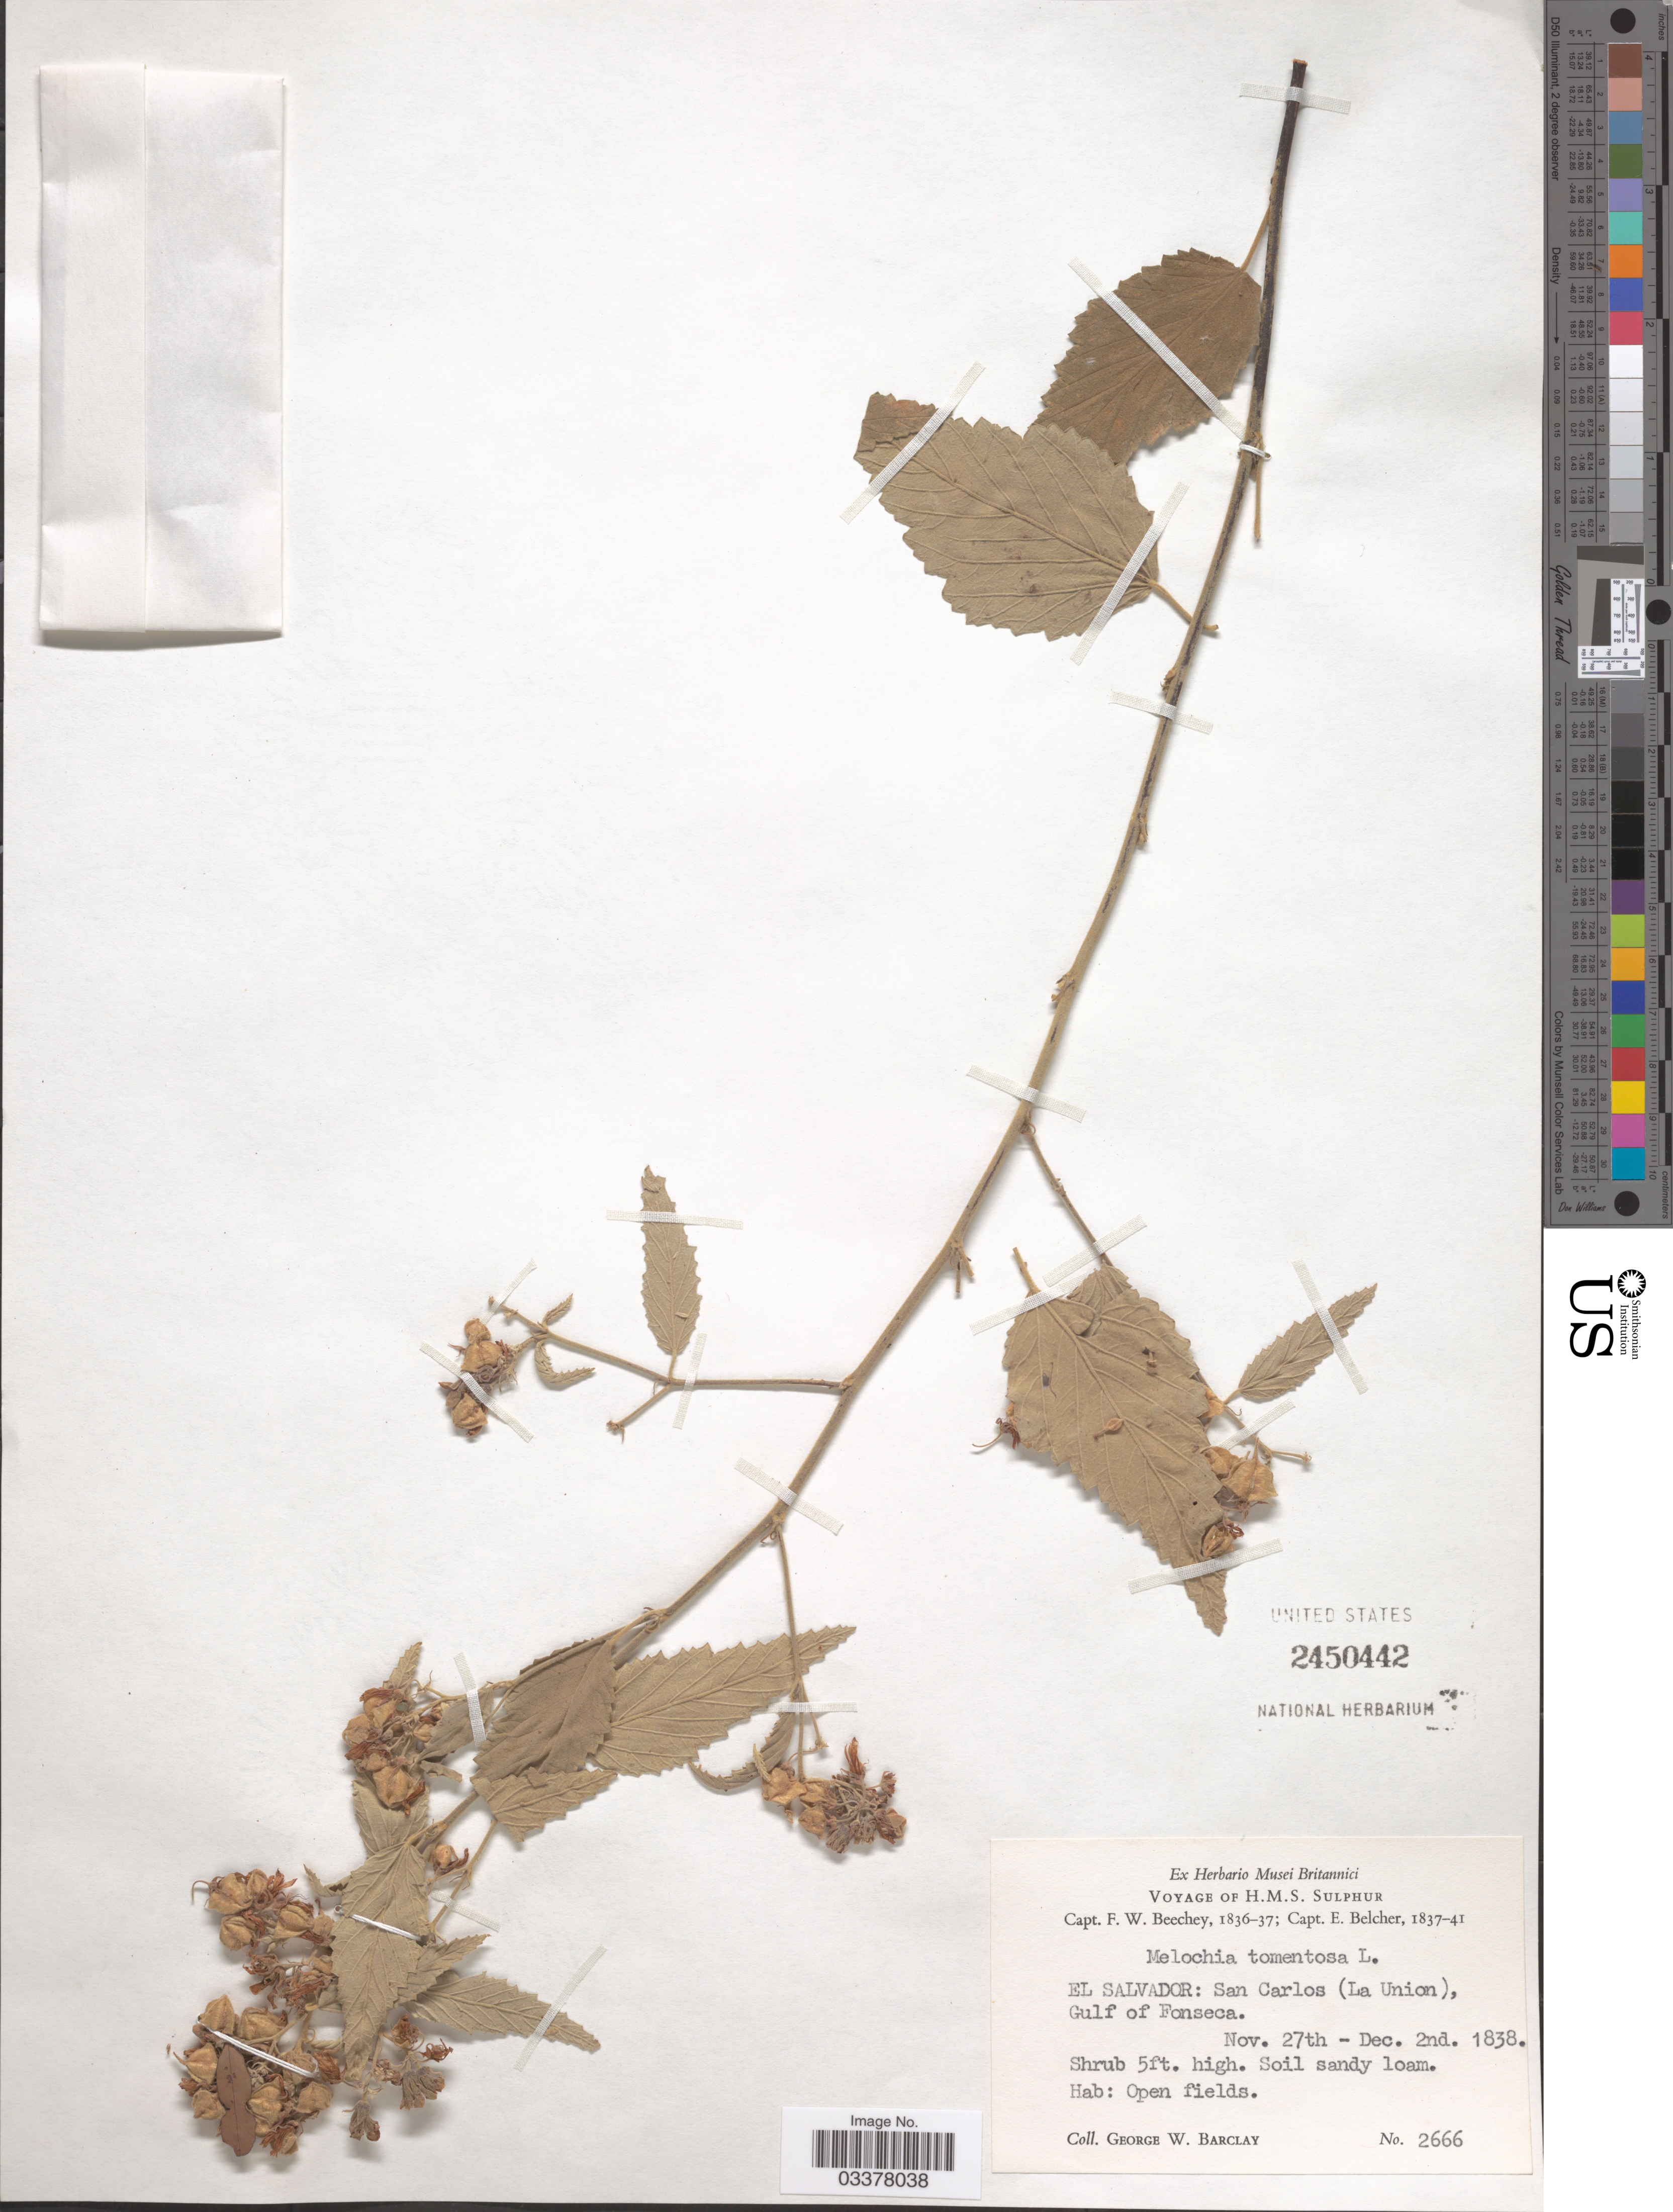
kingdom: Plantae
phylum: Tracheophyta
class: Magnoliopsida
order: Malvales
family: Malvaceae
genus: Melochia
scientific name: Melochia tomentosa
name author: L.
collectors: G. W. Barclay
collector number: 2666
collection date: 1838-11-27/1838-12-02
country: El Salvador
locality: San Carlos (La Union), Gulf of Fonseca.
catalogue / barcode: US 2450442